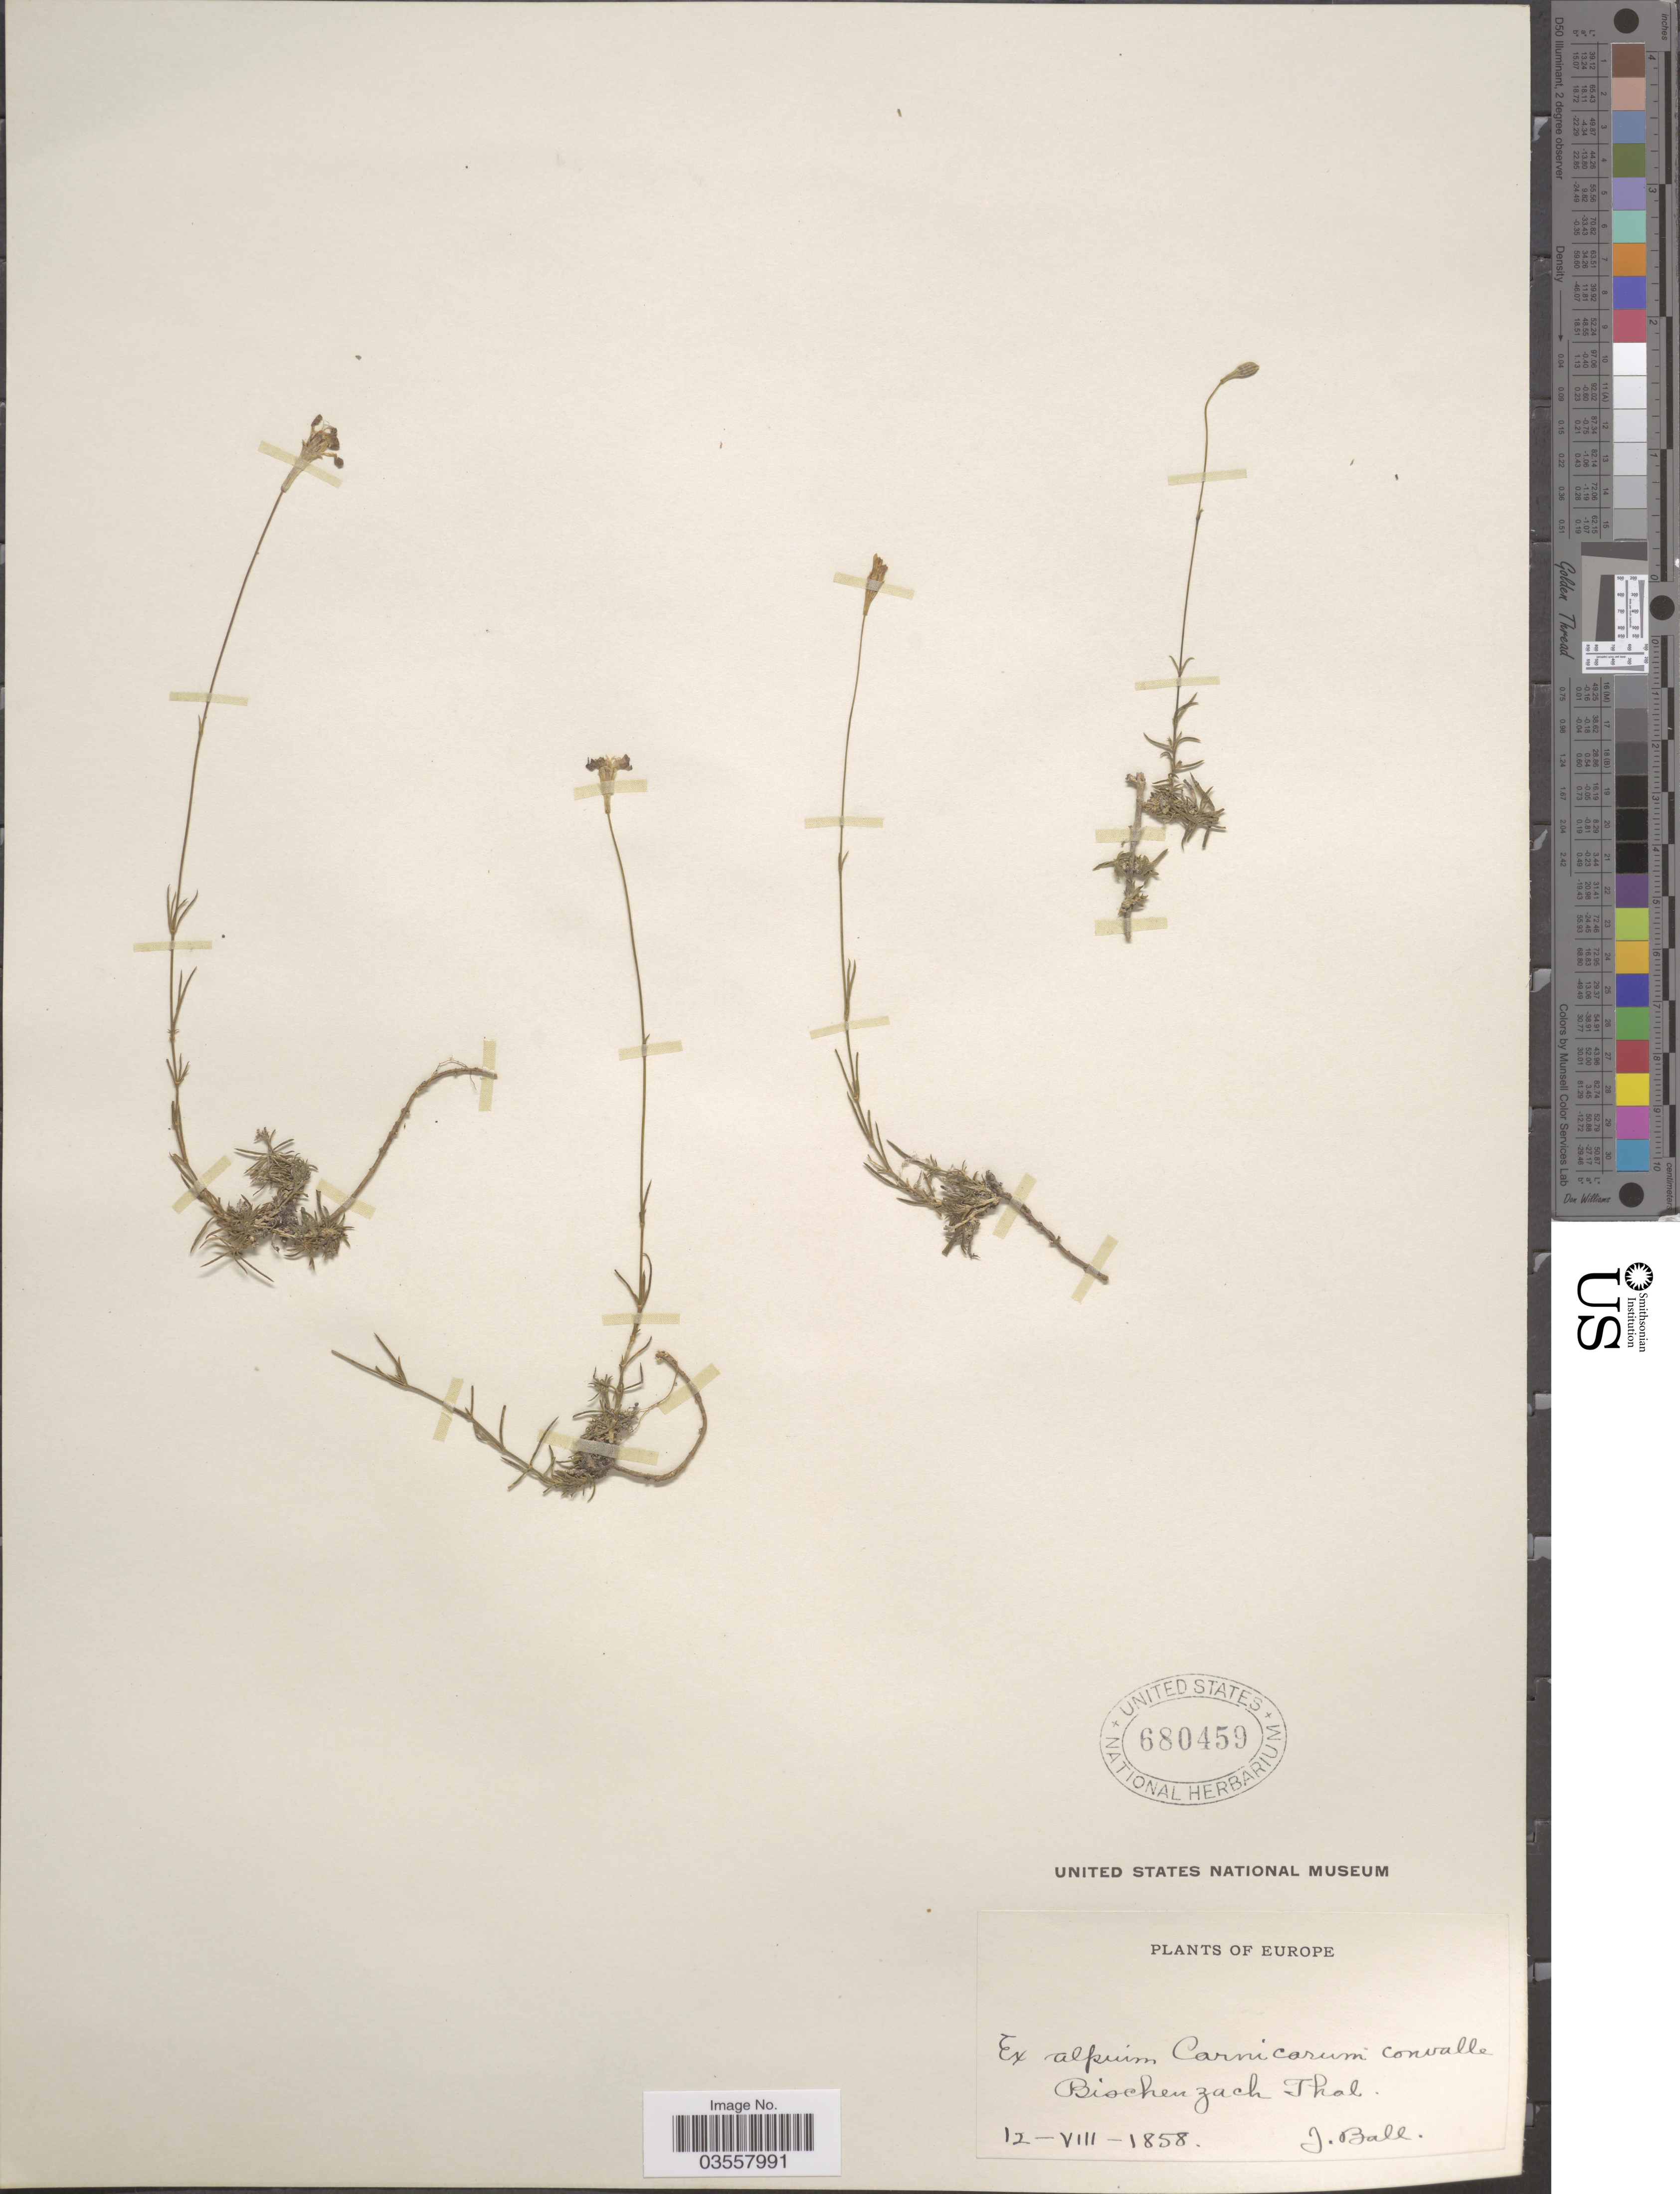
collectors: J. Ball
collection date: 1858-08-12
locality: Europe. Ex alpuim Carnicarum convalle Bischenzach Thal.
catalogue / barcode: US 680459